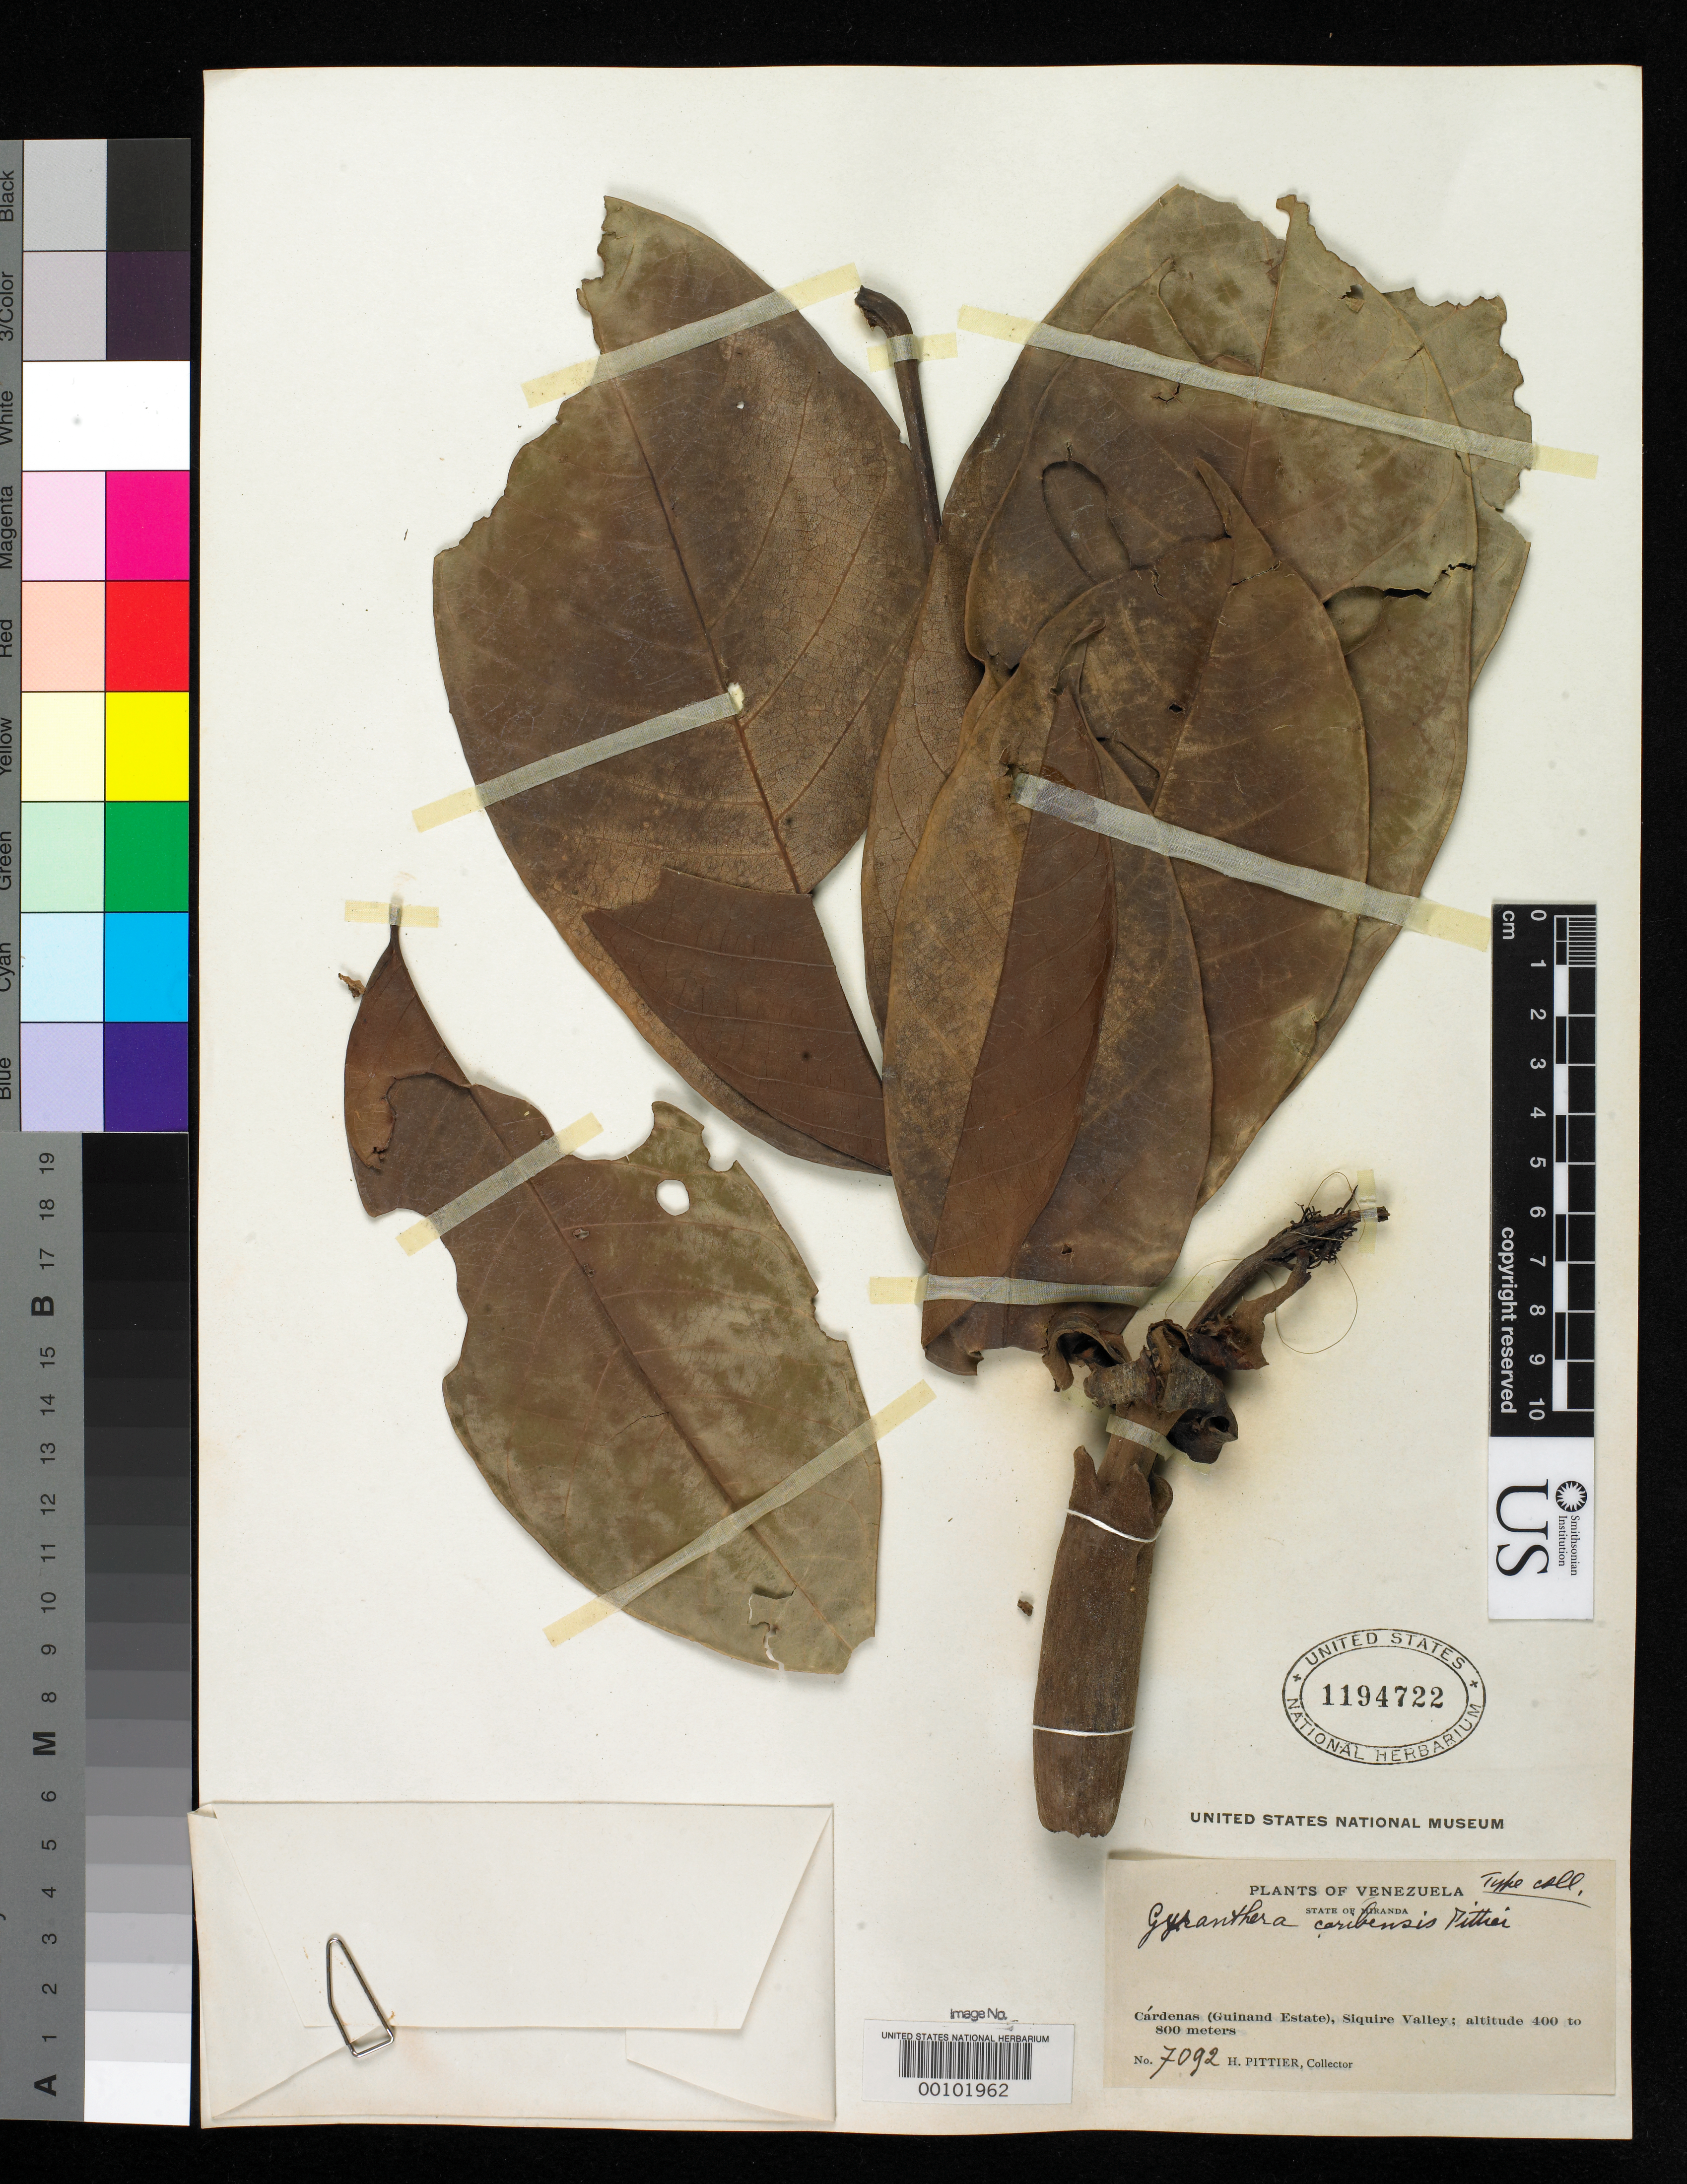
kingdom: Plantae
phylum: Tracheophyta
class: Magnoliopsida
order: Malvales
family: Malvaceae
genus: Gyranthera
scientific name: Gyranthera caribensis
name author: Pittier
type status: Isosyntype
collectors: H. F. Pittier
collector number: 7092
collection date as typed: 07 Apr 1917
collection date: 1917-04-07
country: Venezuela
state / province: Miranda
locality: Cardenas, Valle de Siquire.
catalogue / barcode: US 1194722